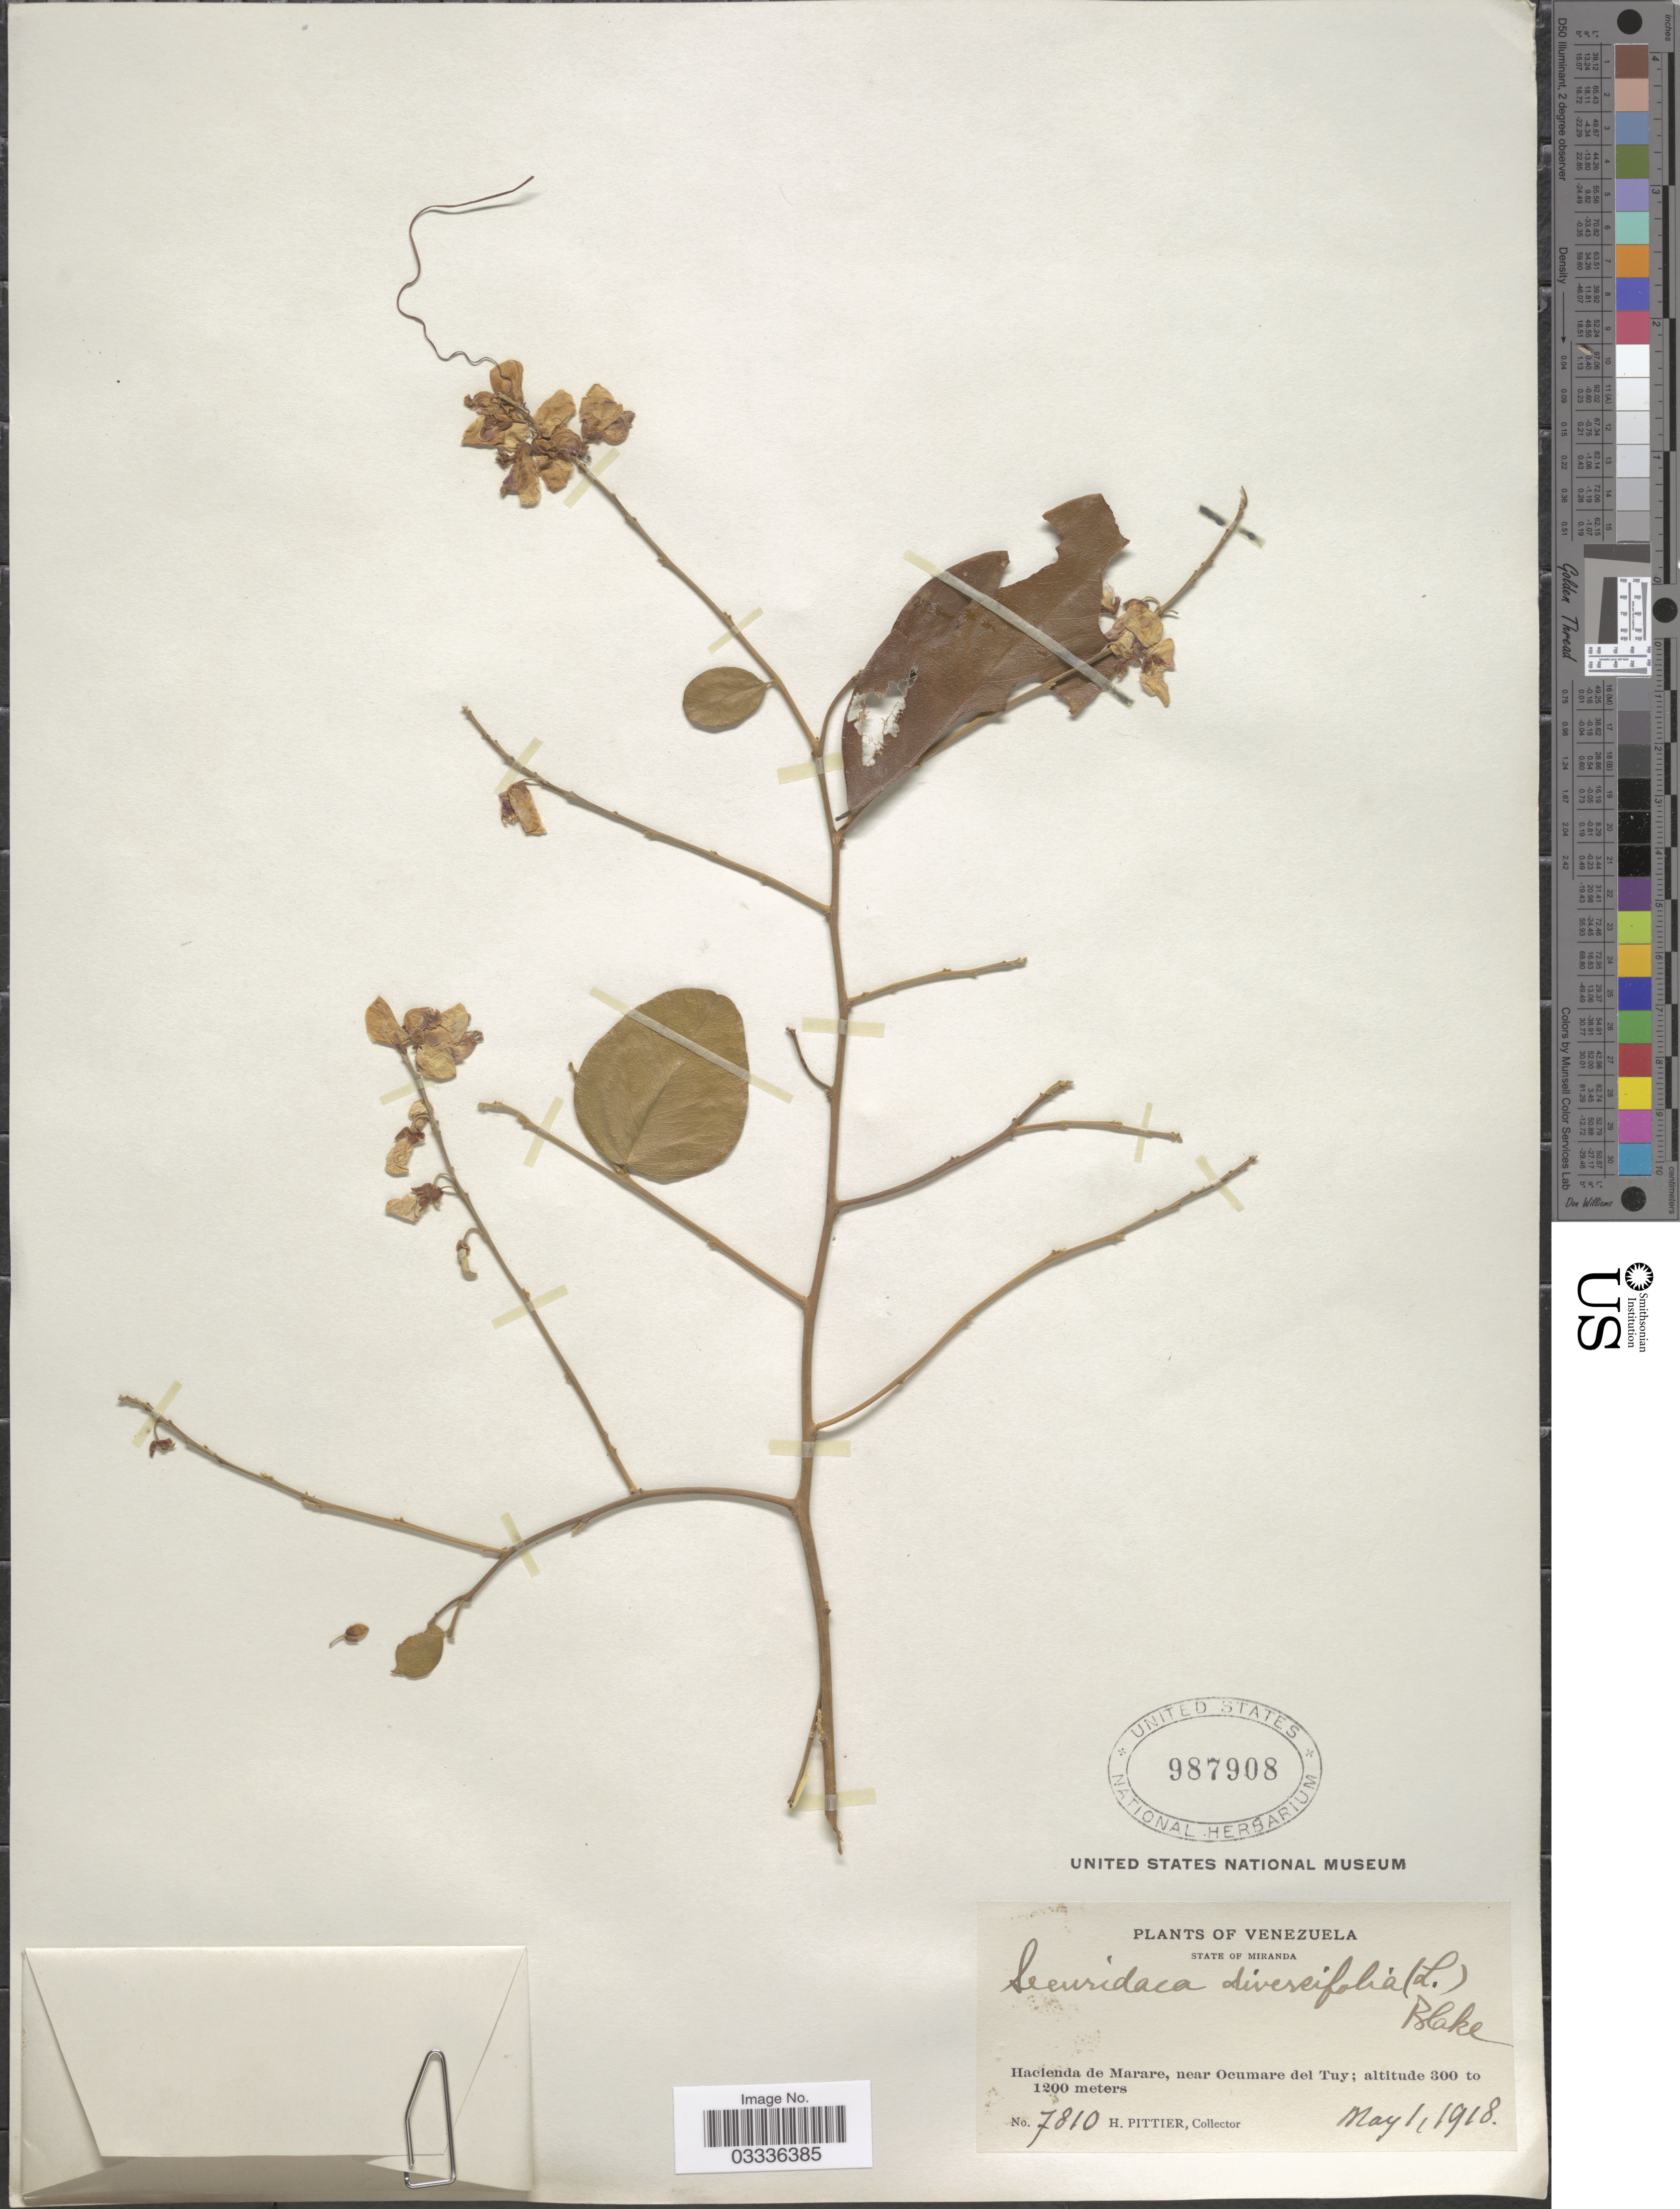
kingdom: Plantae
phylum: Tracheophyta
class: Magnoliopsida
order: Fabales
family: Polygalaceae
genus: Securidaca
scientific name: Securidaca diversifolia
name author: (L.) S.F. Blake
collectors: H. F. Pittier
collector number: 7810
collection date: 1918-05-01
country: Venezuela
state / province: Miranda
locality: Hacienda de Marare, near Ocumare del Tuy.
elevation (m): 300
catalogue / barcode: US 987908